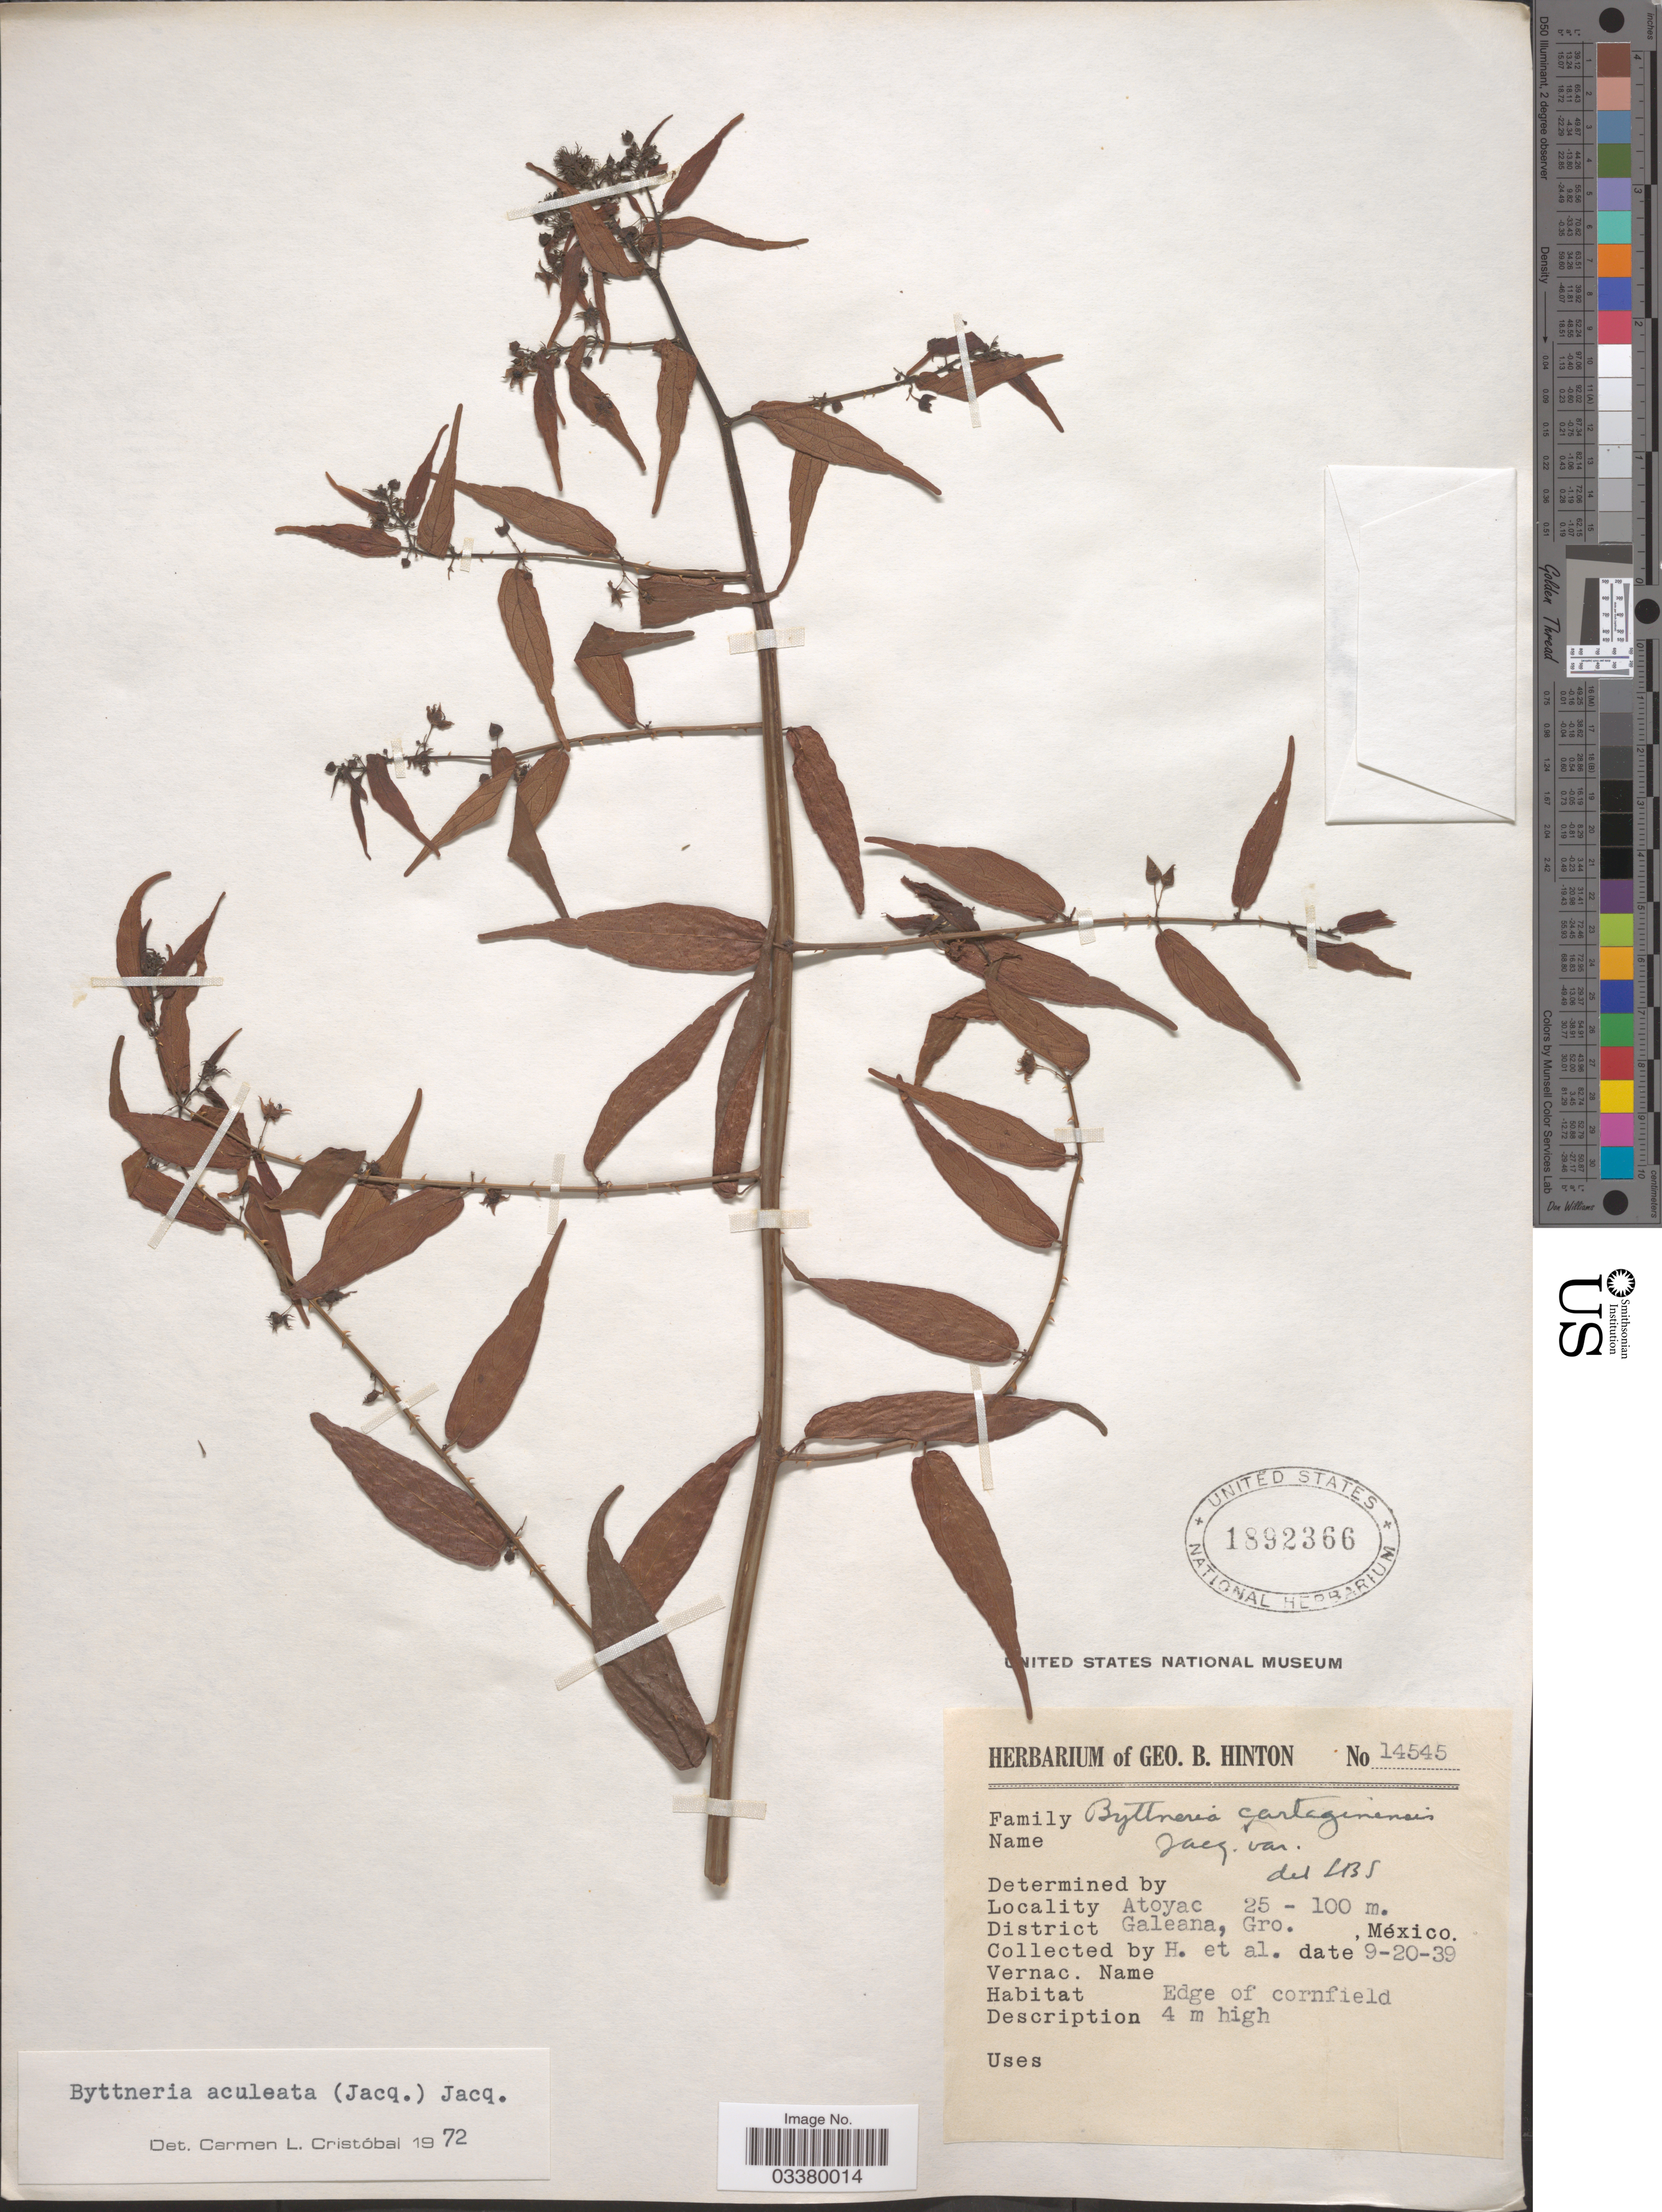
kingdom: Plantae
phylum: Tracheophyta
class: Magnoliopsida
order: Malvales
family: Malvaceae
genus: Byttneria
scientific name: Byttneria aculeata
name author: (Jacq.) Jacq.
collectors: G. B. Hinton & et al.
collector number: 14545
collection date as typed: Transcribed d/m/y: 20/9/39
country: Mexico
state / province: Guerrero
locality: Atoyac, District Galeana.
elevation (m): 25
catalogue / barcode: US 1892366